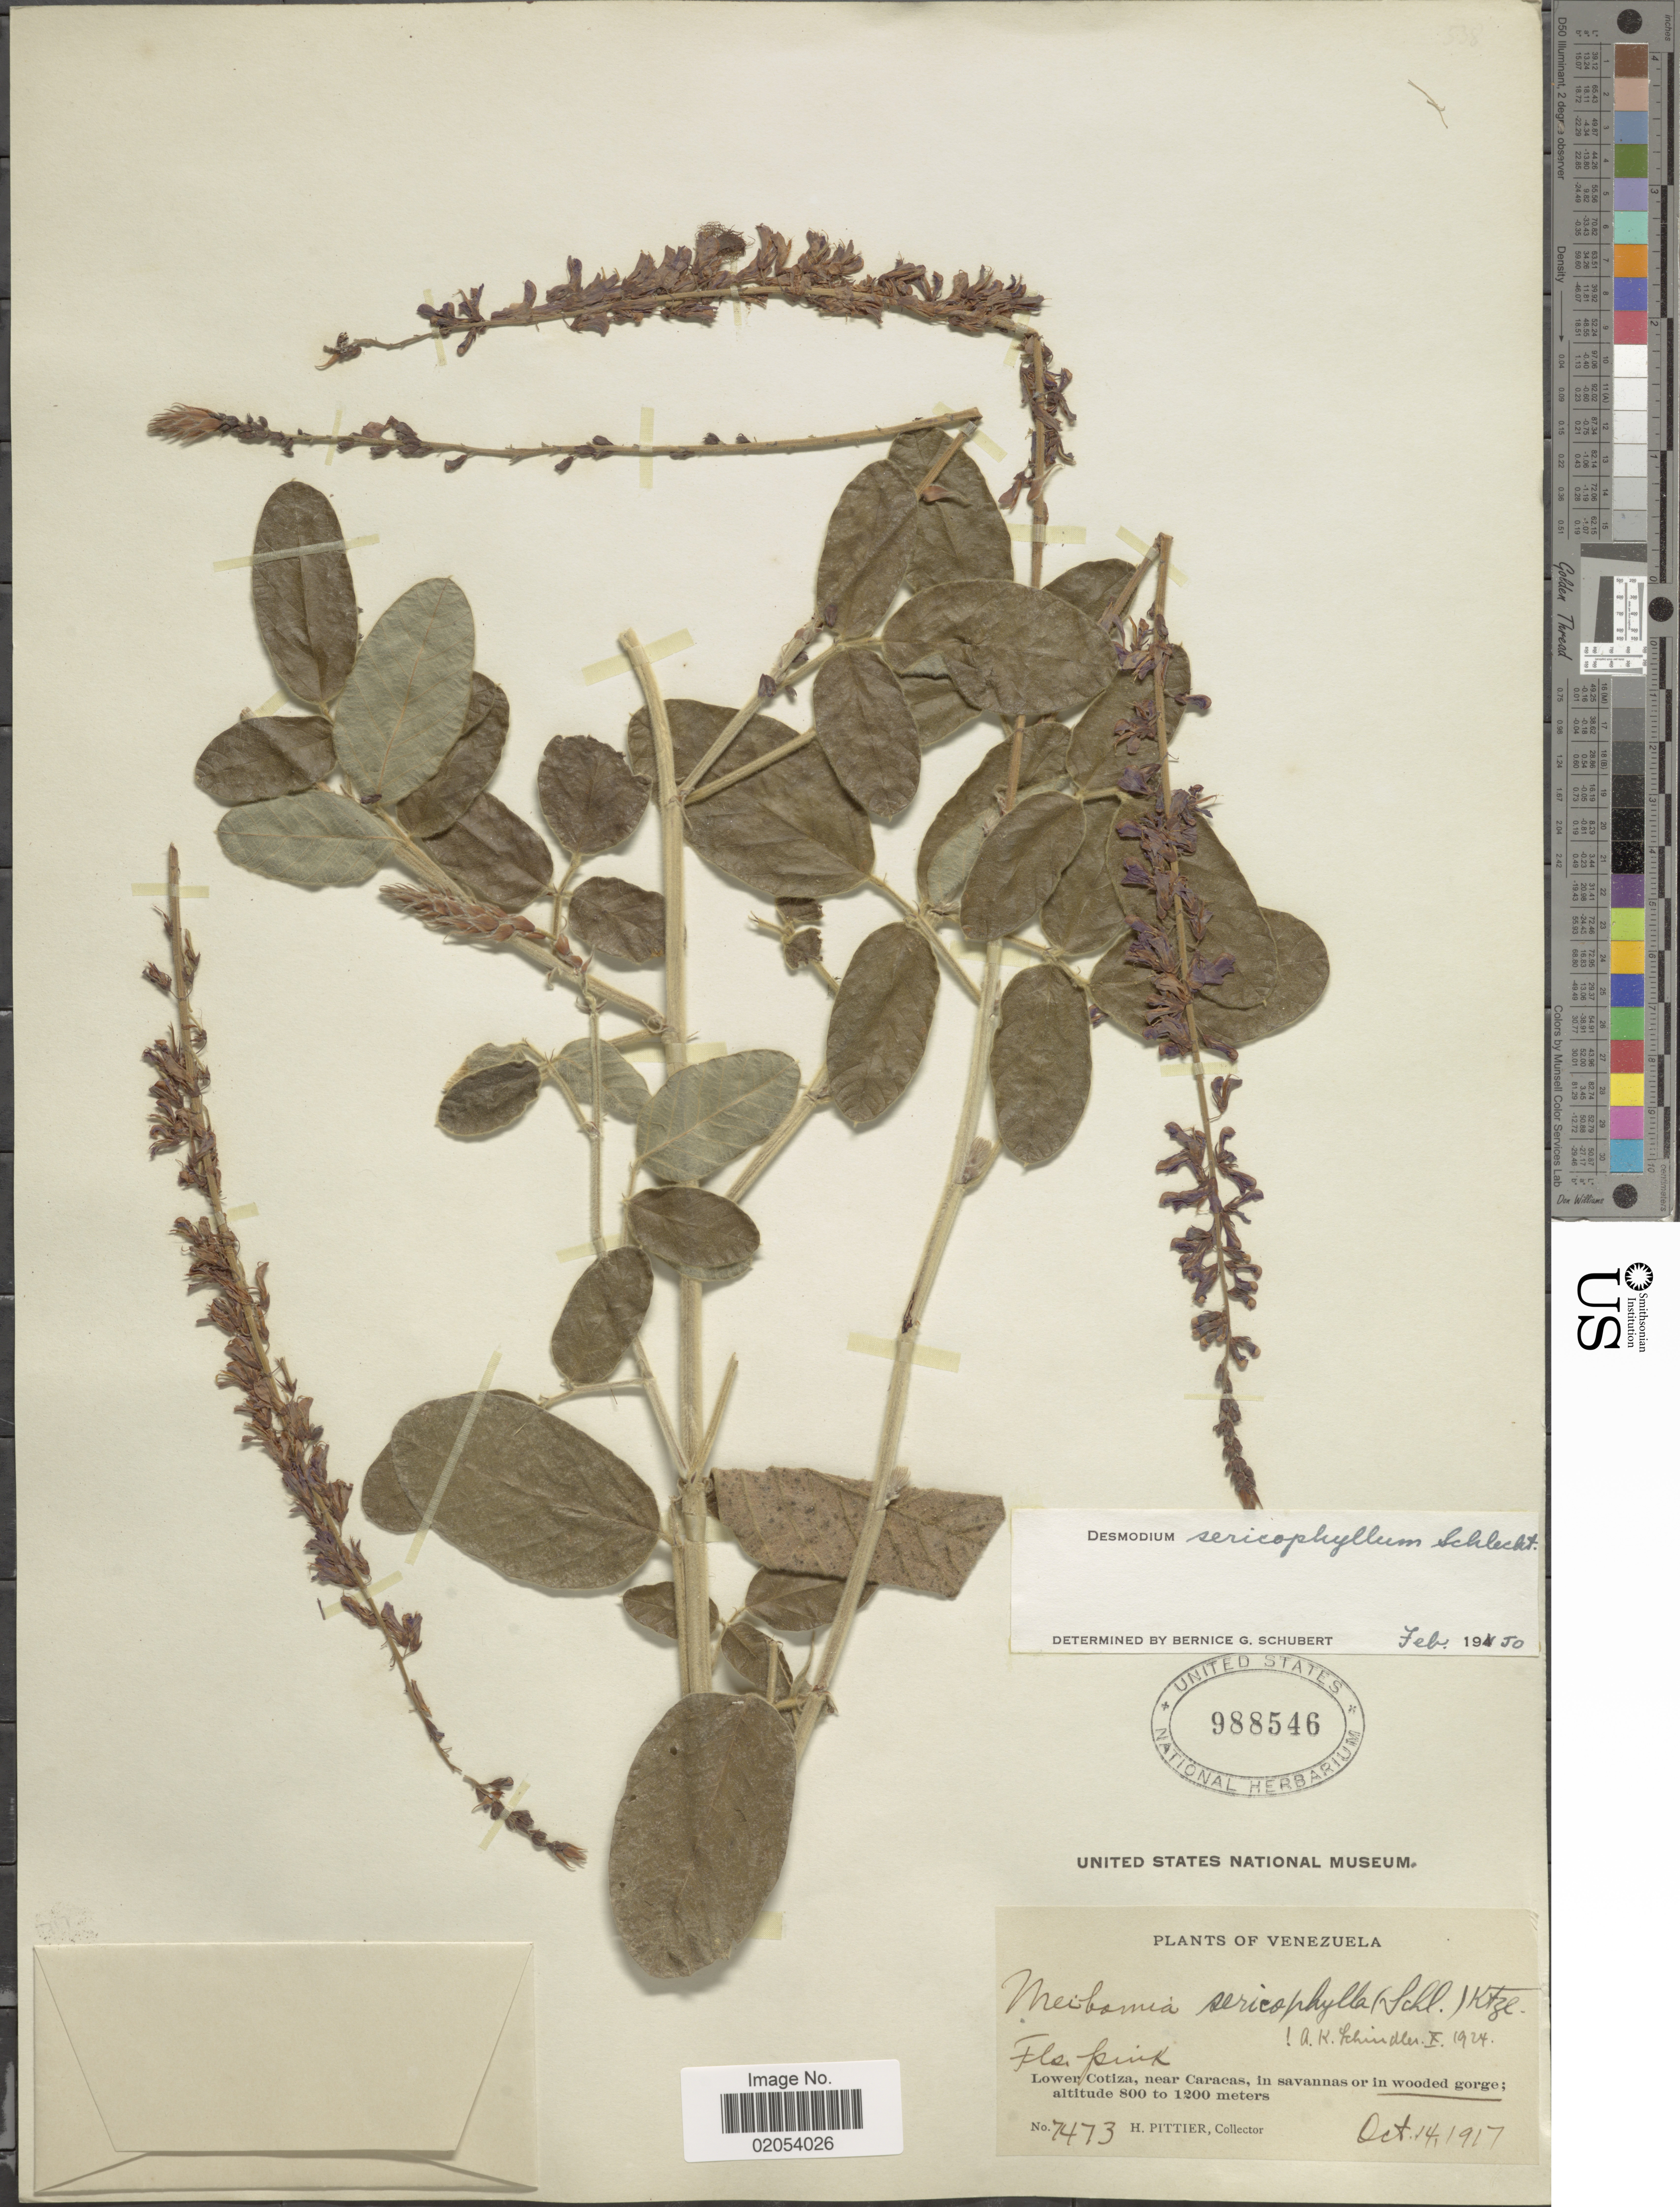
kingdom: Plantae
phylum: Tracheophyta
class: Magnoliopsida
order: Fabales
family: Fabaceae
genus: Desmodium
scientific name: Desmodium sericophyllum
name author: Schltdl.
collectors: H. F. Pittier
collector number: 7473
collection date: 1917-10-14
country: Venezuela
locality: Lower Cotiza, near Caracas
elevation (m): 800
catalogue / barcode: US 988546